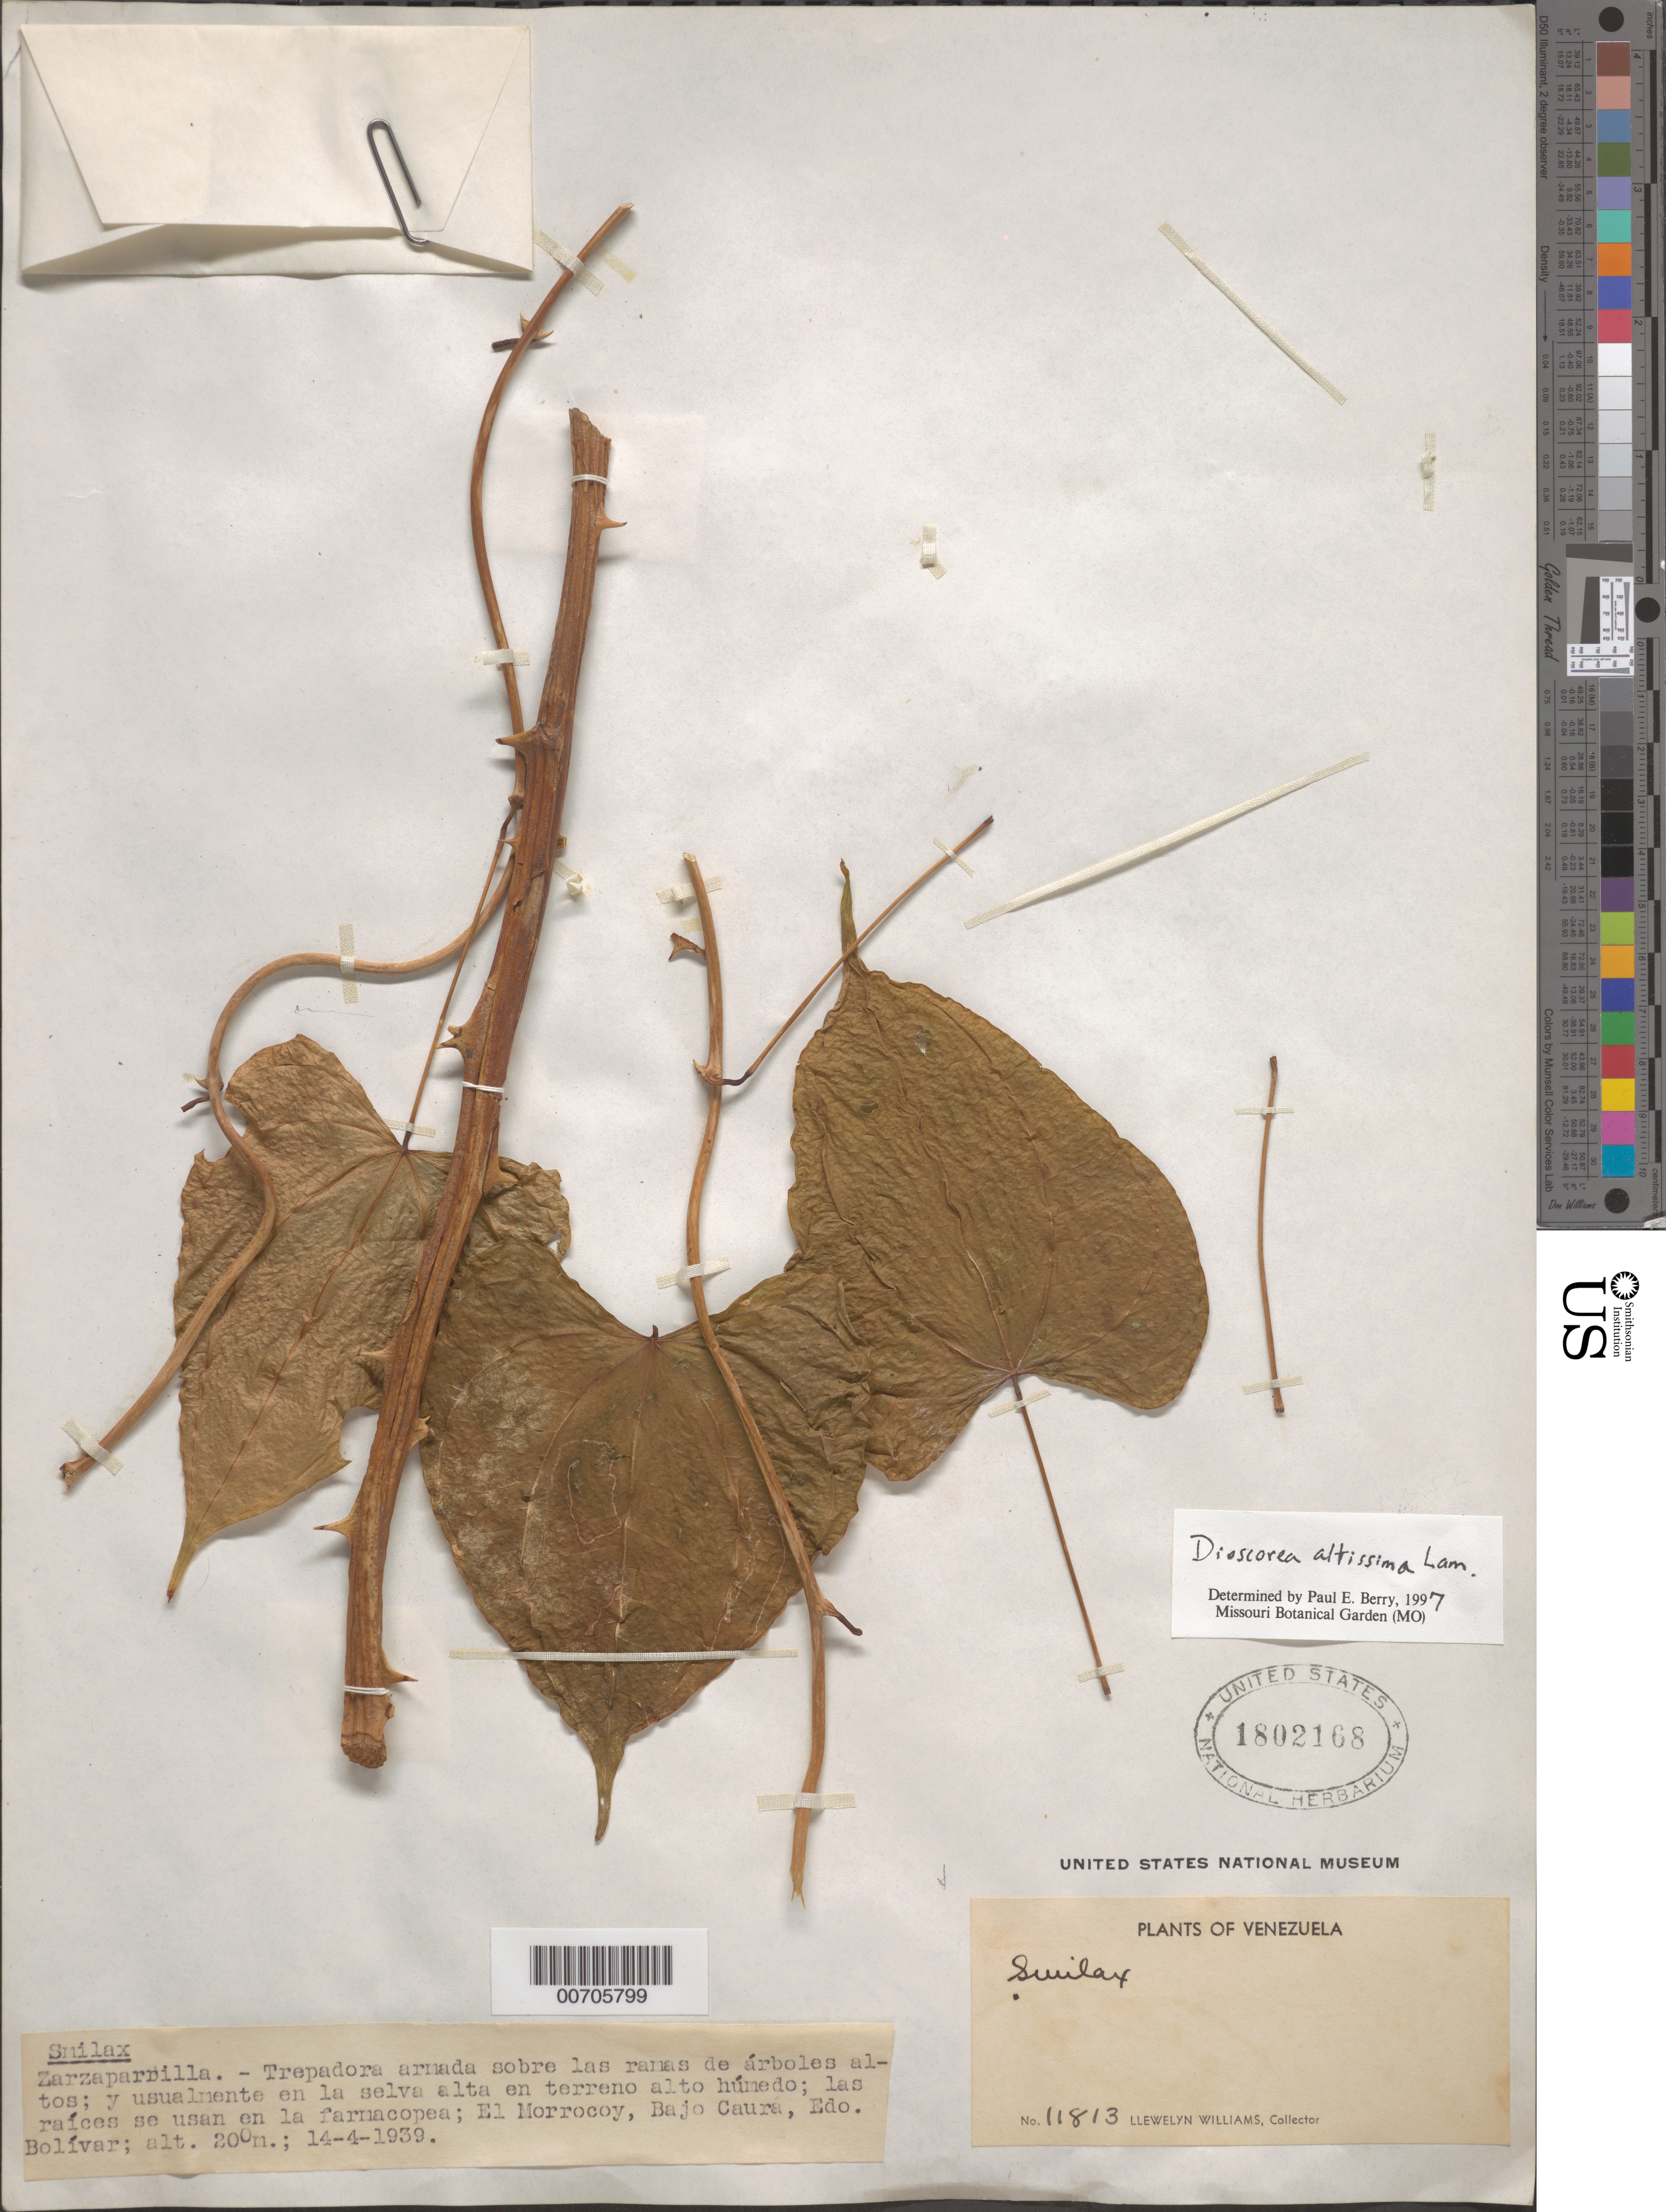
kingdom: Plantae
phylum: Tracheophyta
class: Liliopsida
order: Dioscoreales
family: Dioscoreaceae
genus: Dioscorea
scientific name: Dioscorea altissima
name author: Lam.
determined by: Berry, P. E., (WIS), University of Wisconsin - Madison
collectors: Ll. Williams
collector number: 11813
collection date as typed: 14-Apr-39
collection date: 1939-04-14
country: Venezuela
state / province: Bolívar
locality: El Morrocoy, Guayapo, Bajo Caura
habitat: Selva alta en terreno alto humedo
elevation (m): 200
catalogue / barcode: US 1802168